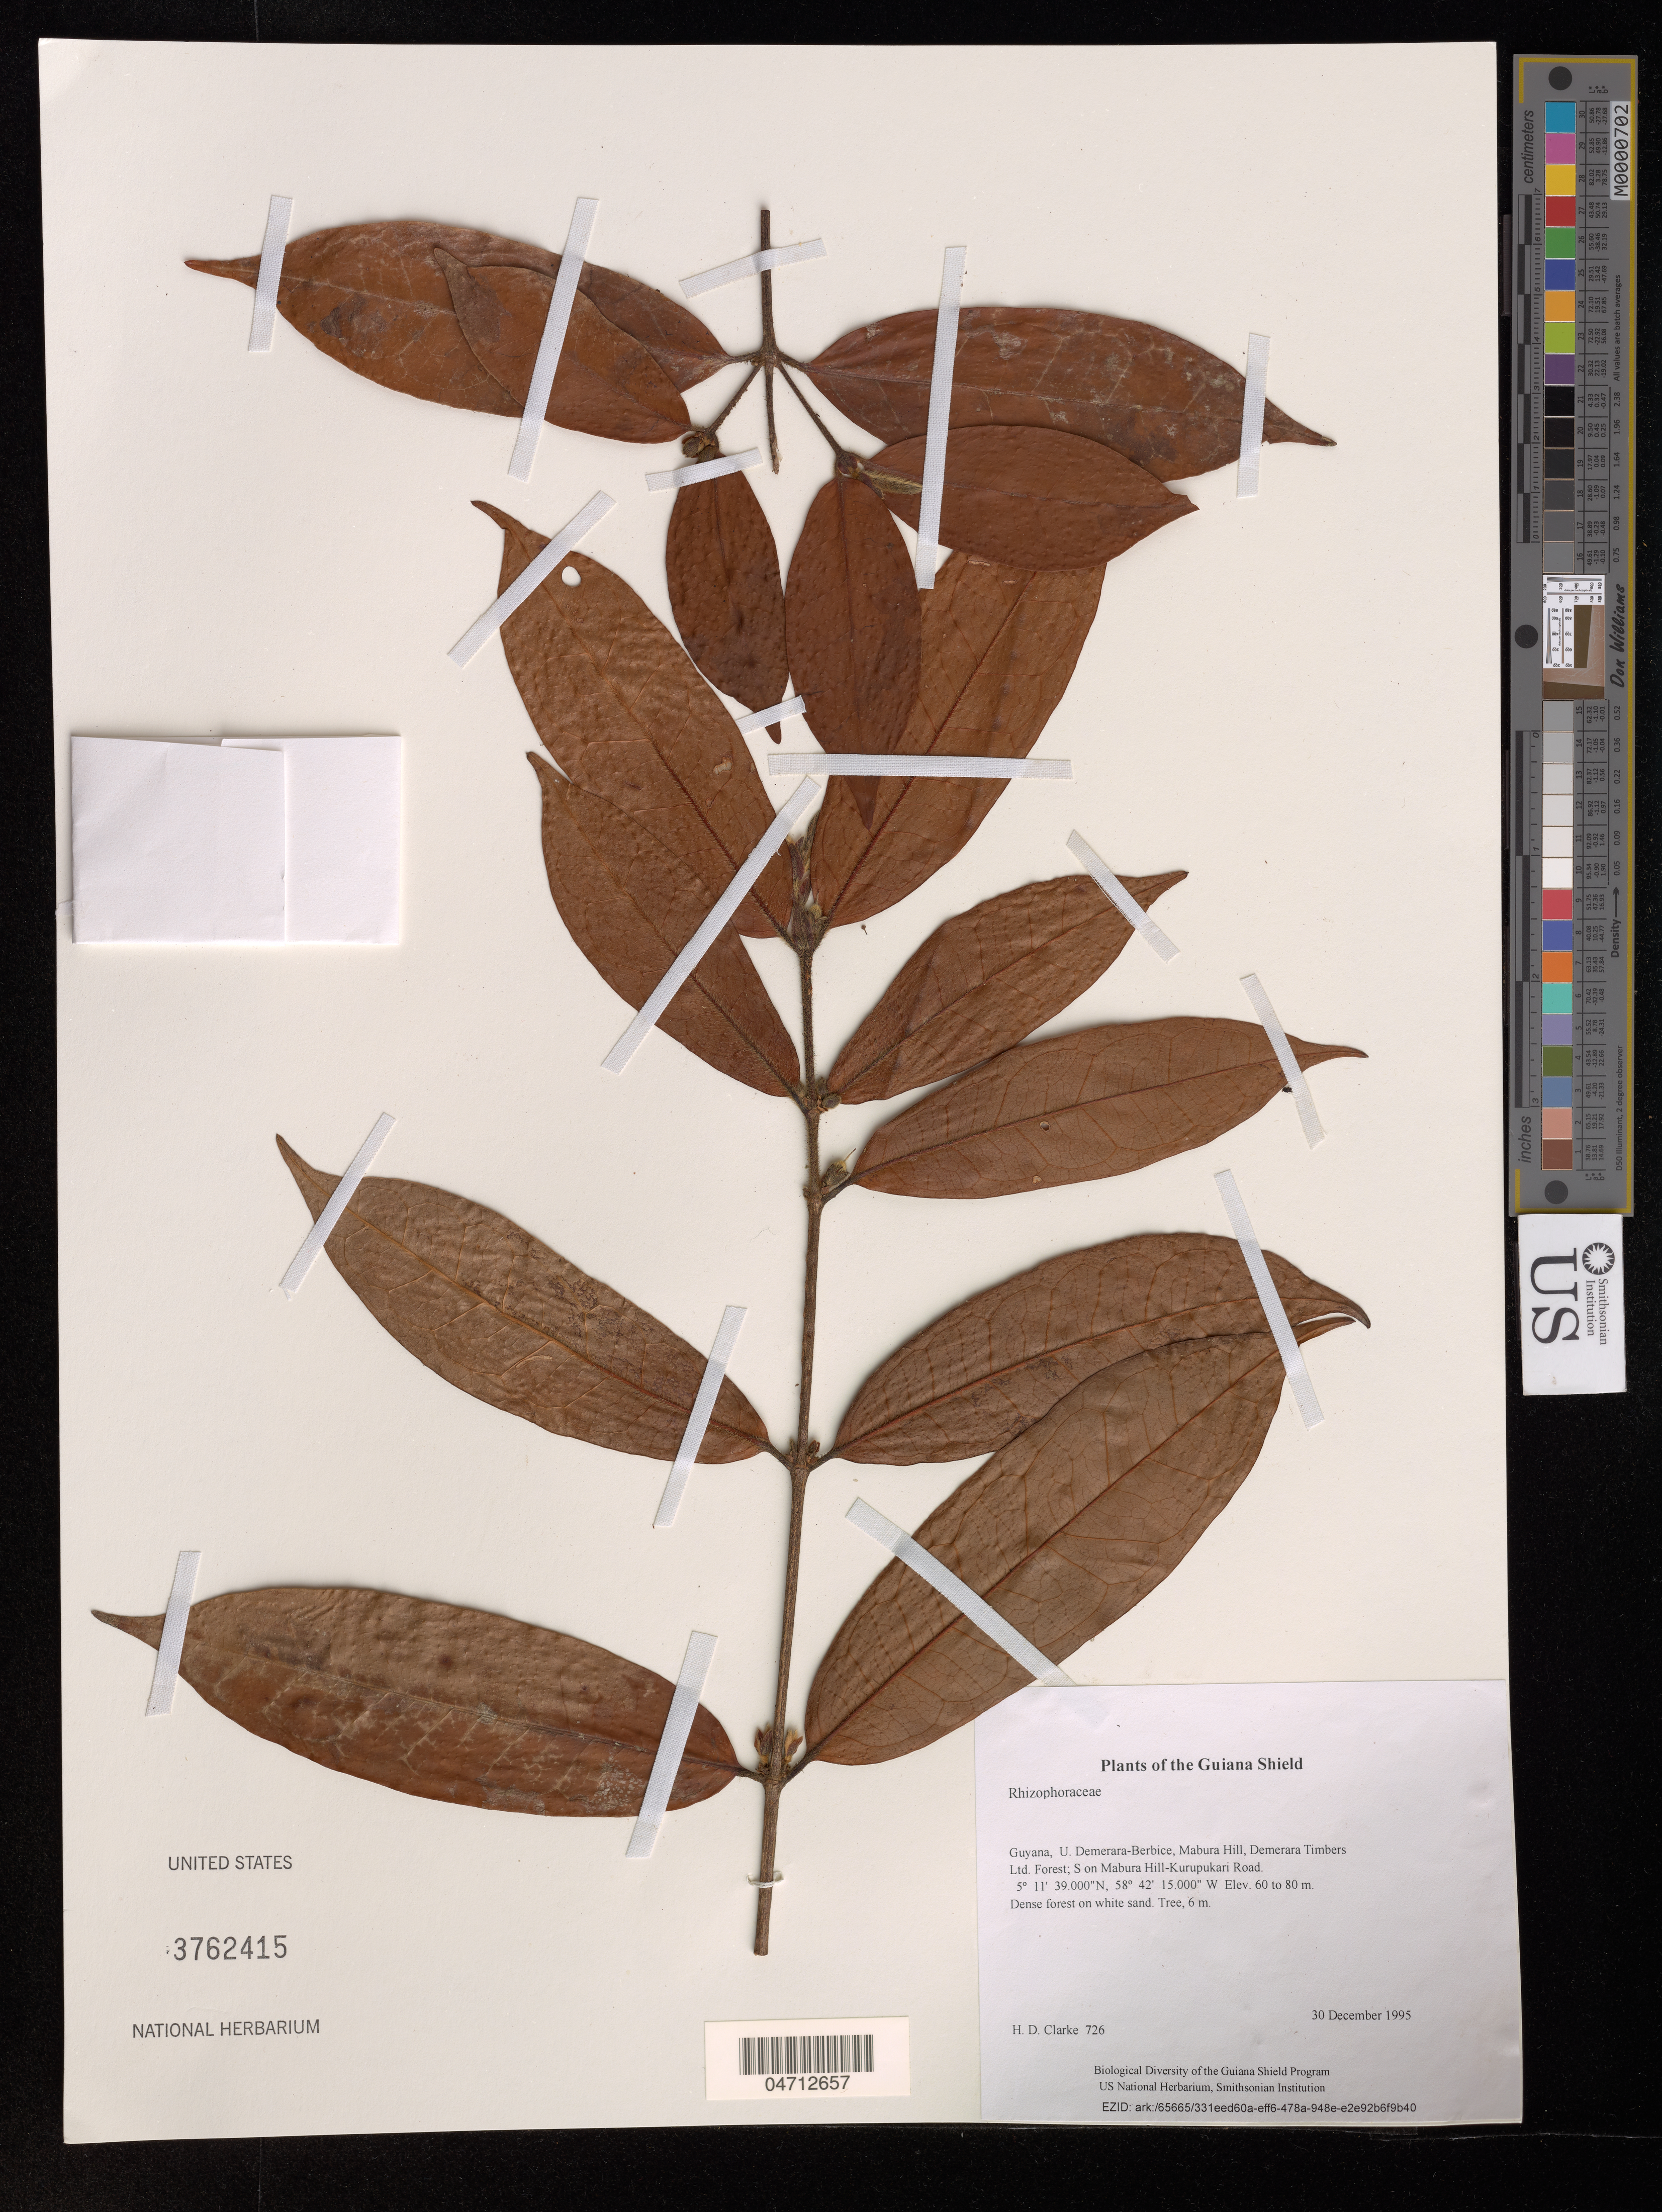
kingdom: Plantae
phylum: Tracheophyta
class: Magnoliopsida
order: Malpighiales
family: Rhizophoraceae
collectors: H. D. Clarke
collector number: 726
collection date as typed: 30 December 1995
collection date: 1995-12-30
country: Guyana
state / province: U. Demerara-Berbice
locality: Mabura Hill, Demerara Timbers Ltd. Forest; S on Mabura Hill-Kurupukari Road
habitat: Dense forest on white sand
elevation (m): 60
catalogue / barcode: US 3762415